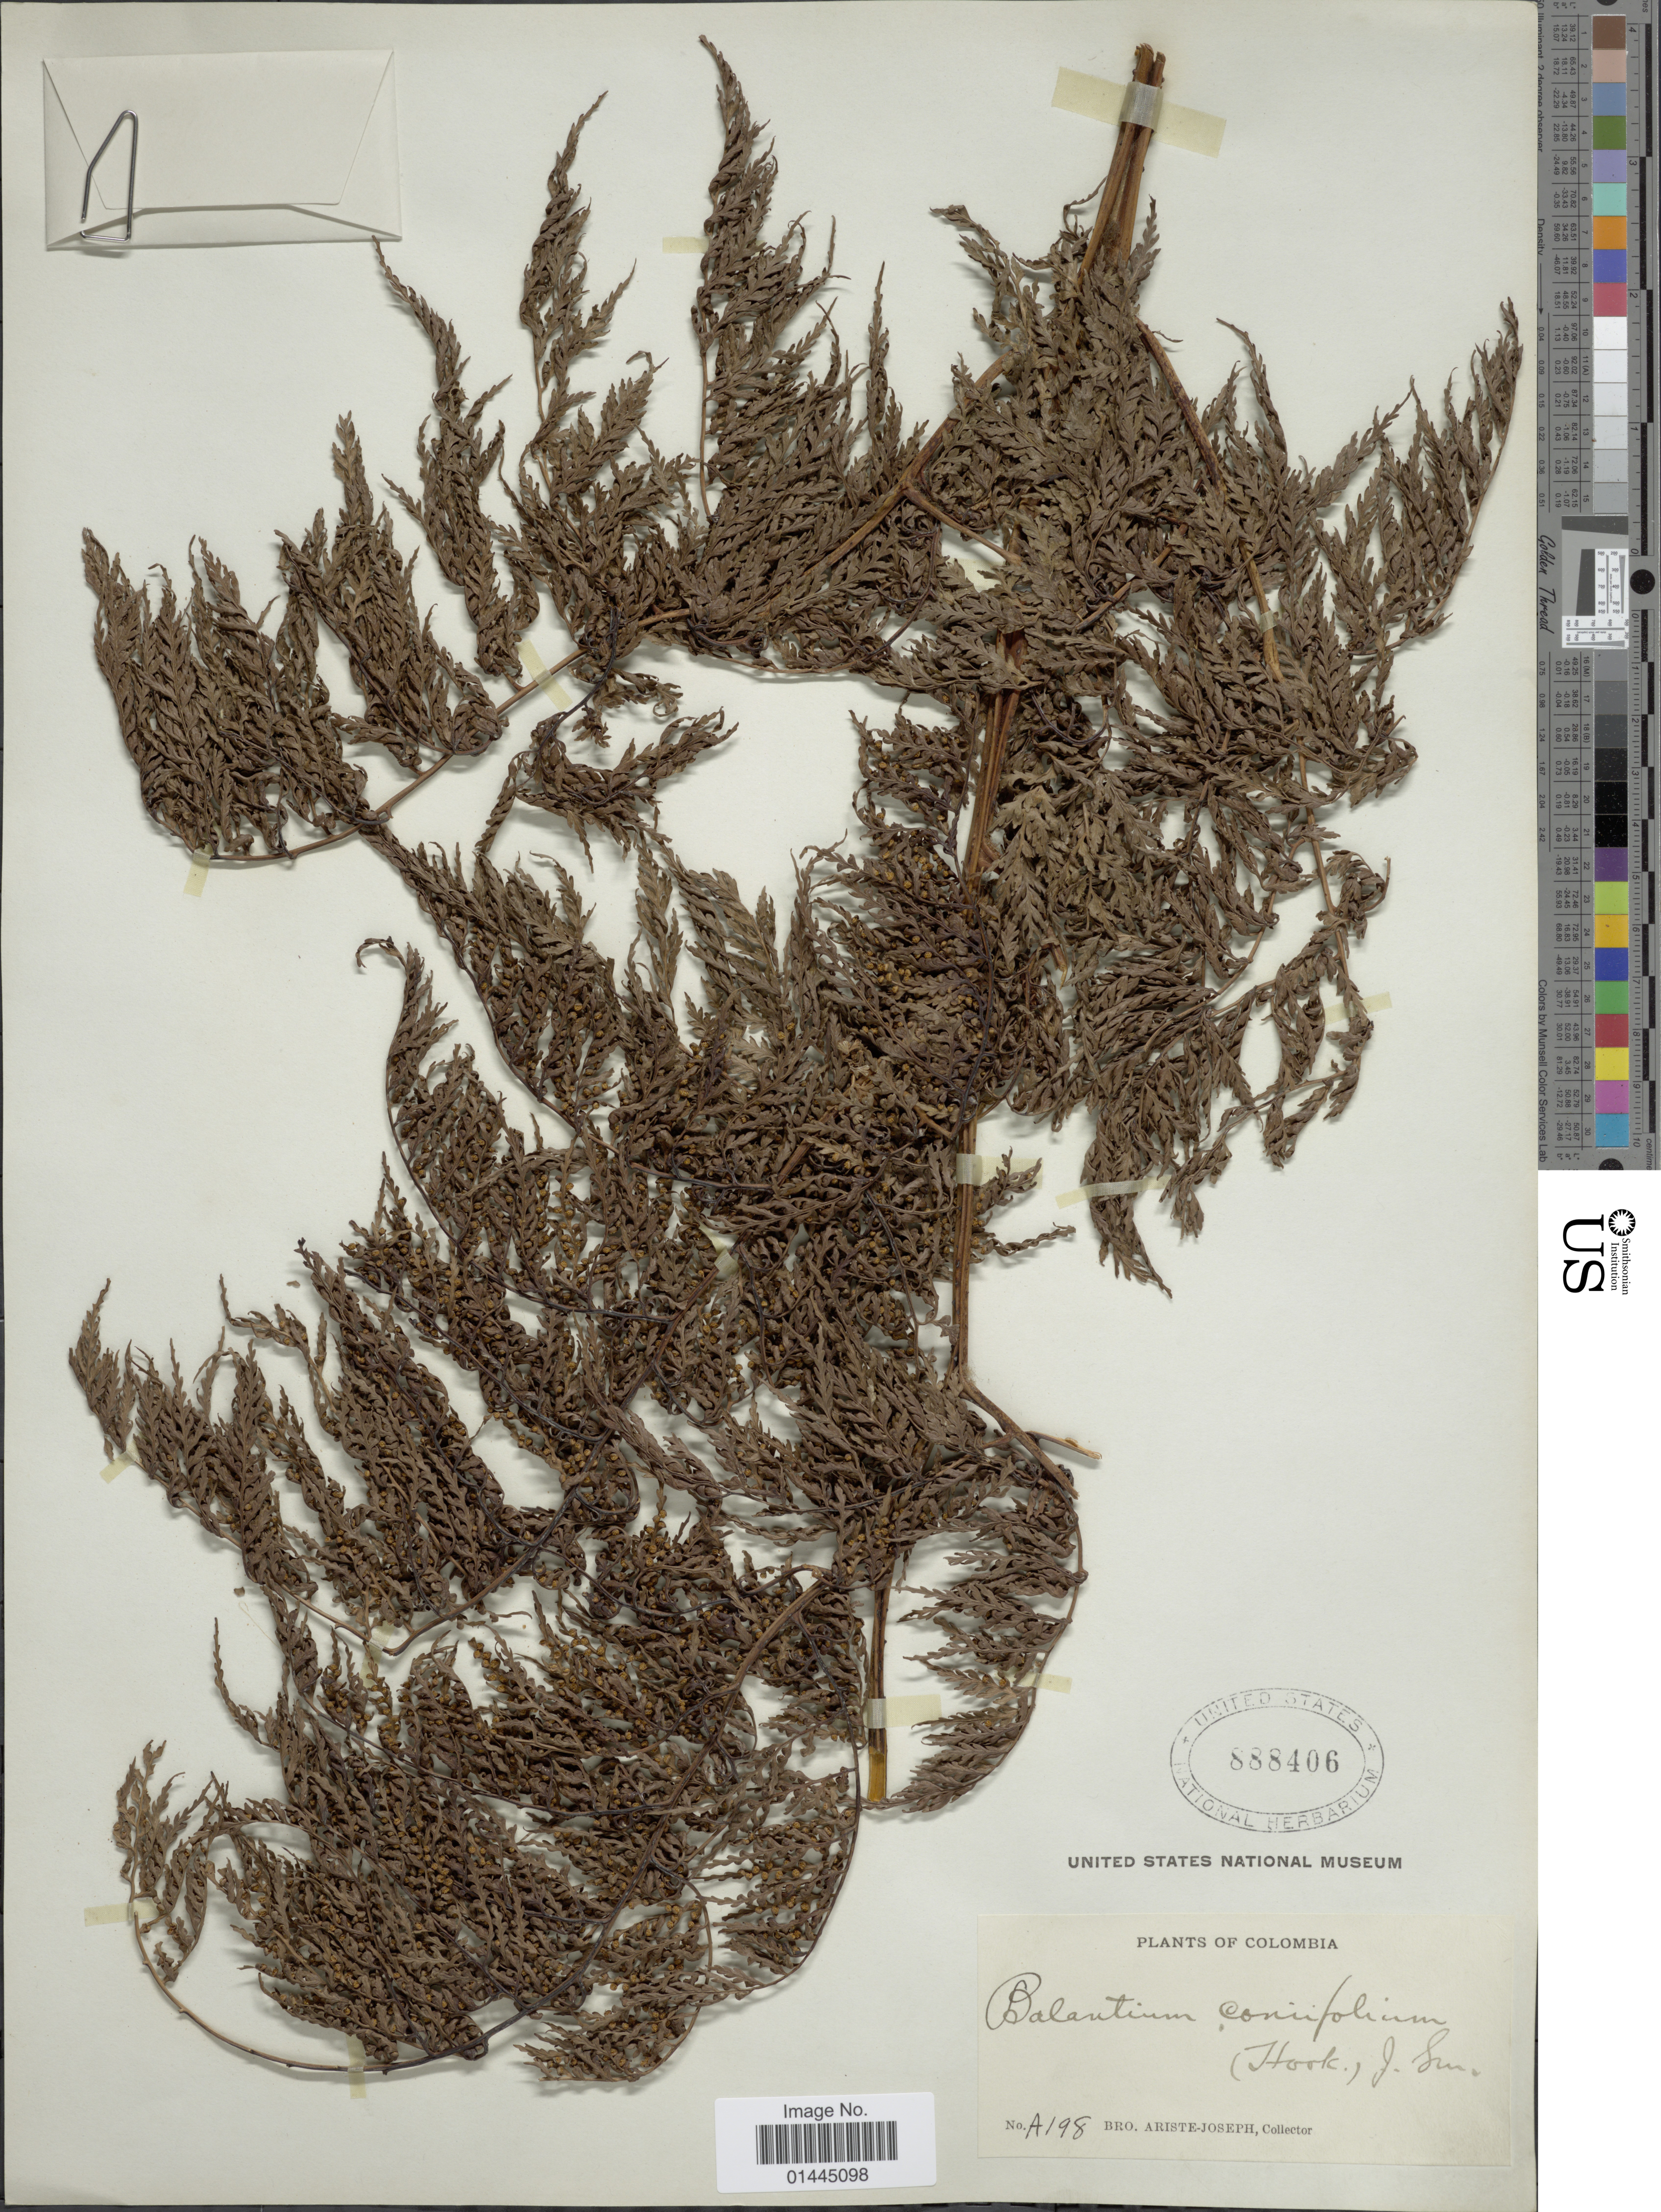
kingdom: Plantae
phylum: Tracheophyta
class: Polypodiopsida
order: Cyatheales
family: Culcitaceae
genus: Culcita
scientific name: Culcita coniifolia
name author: (Hook.) Maxon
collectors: Bro. Ariste-Joseph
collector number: A198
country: Colombia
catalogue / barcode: US 888406